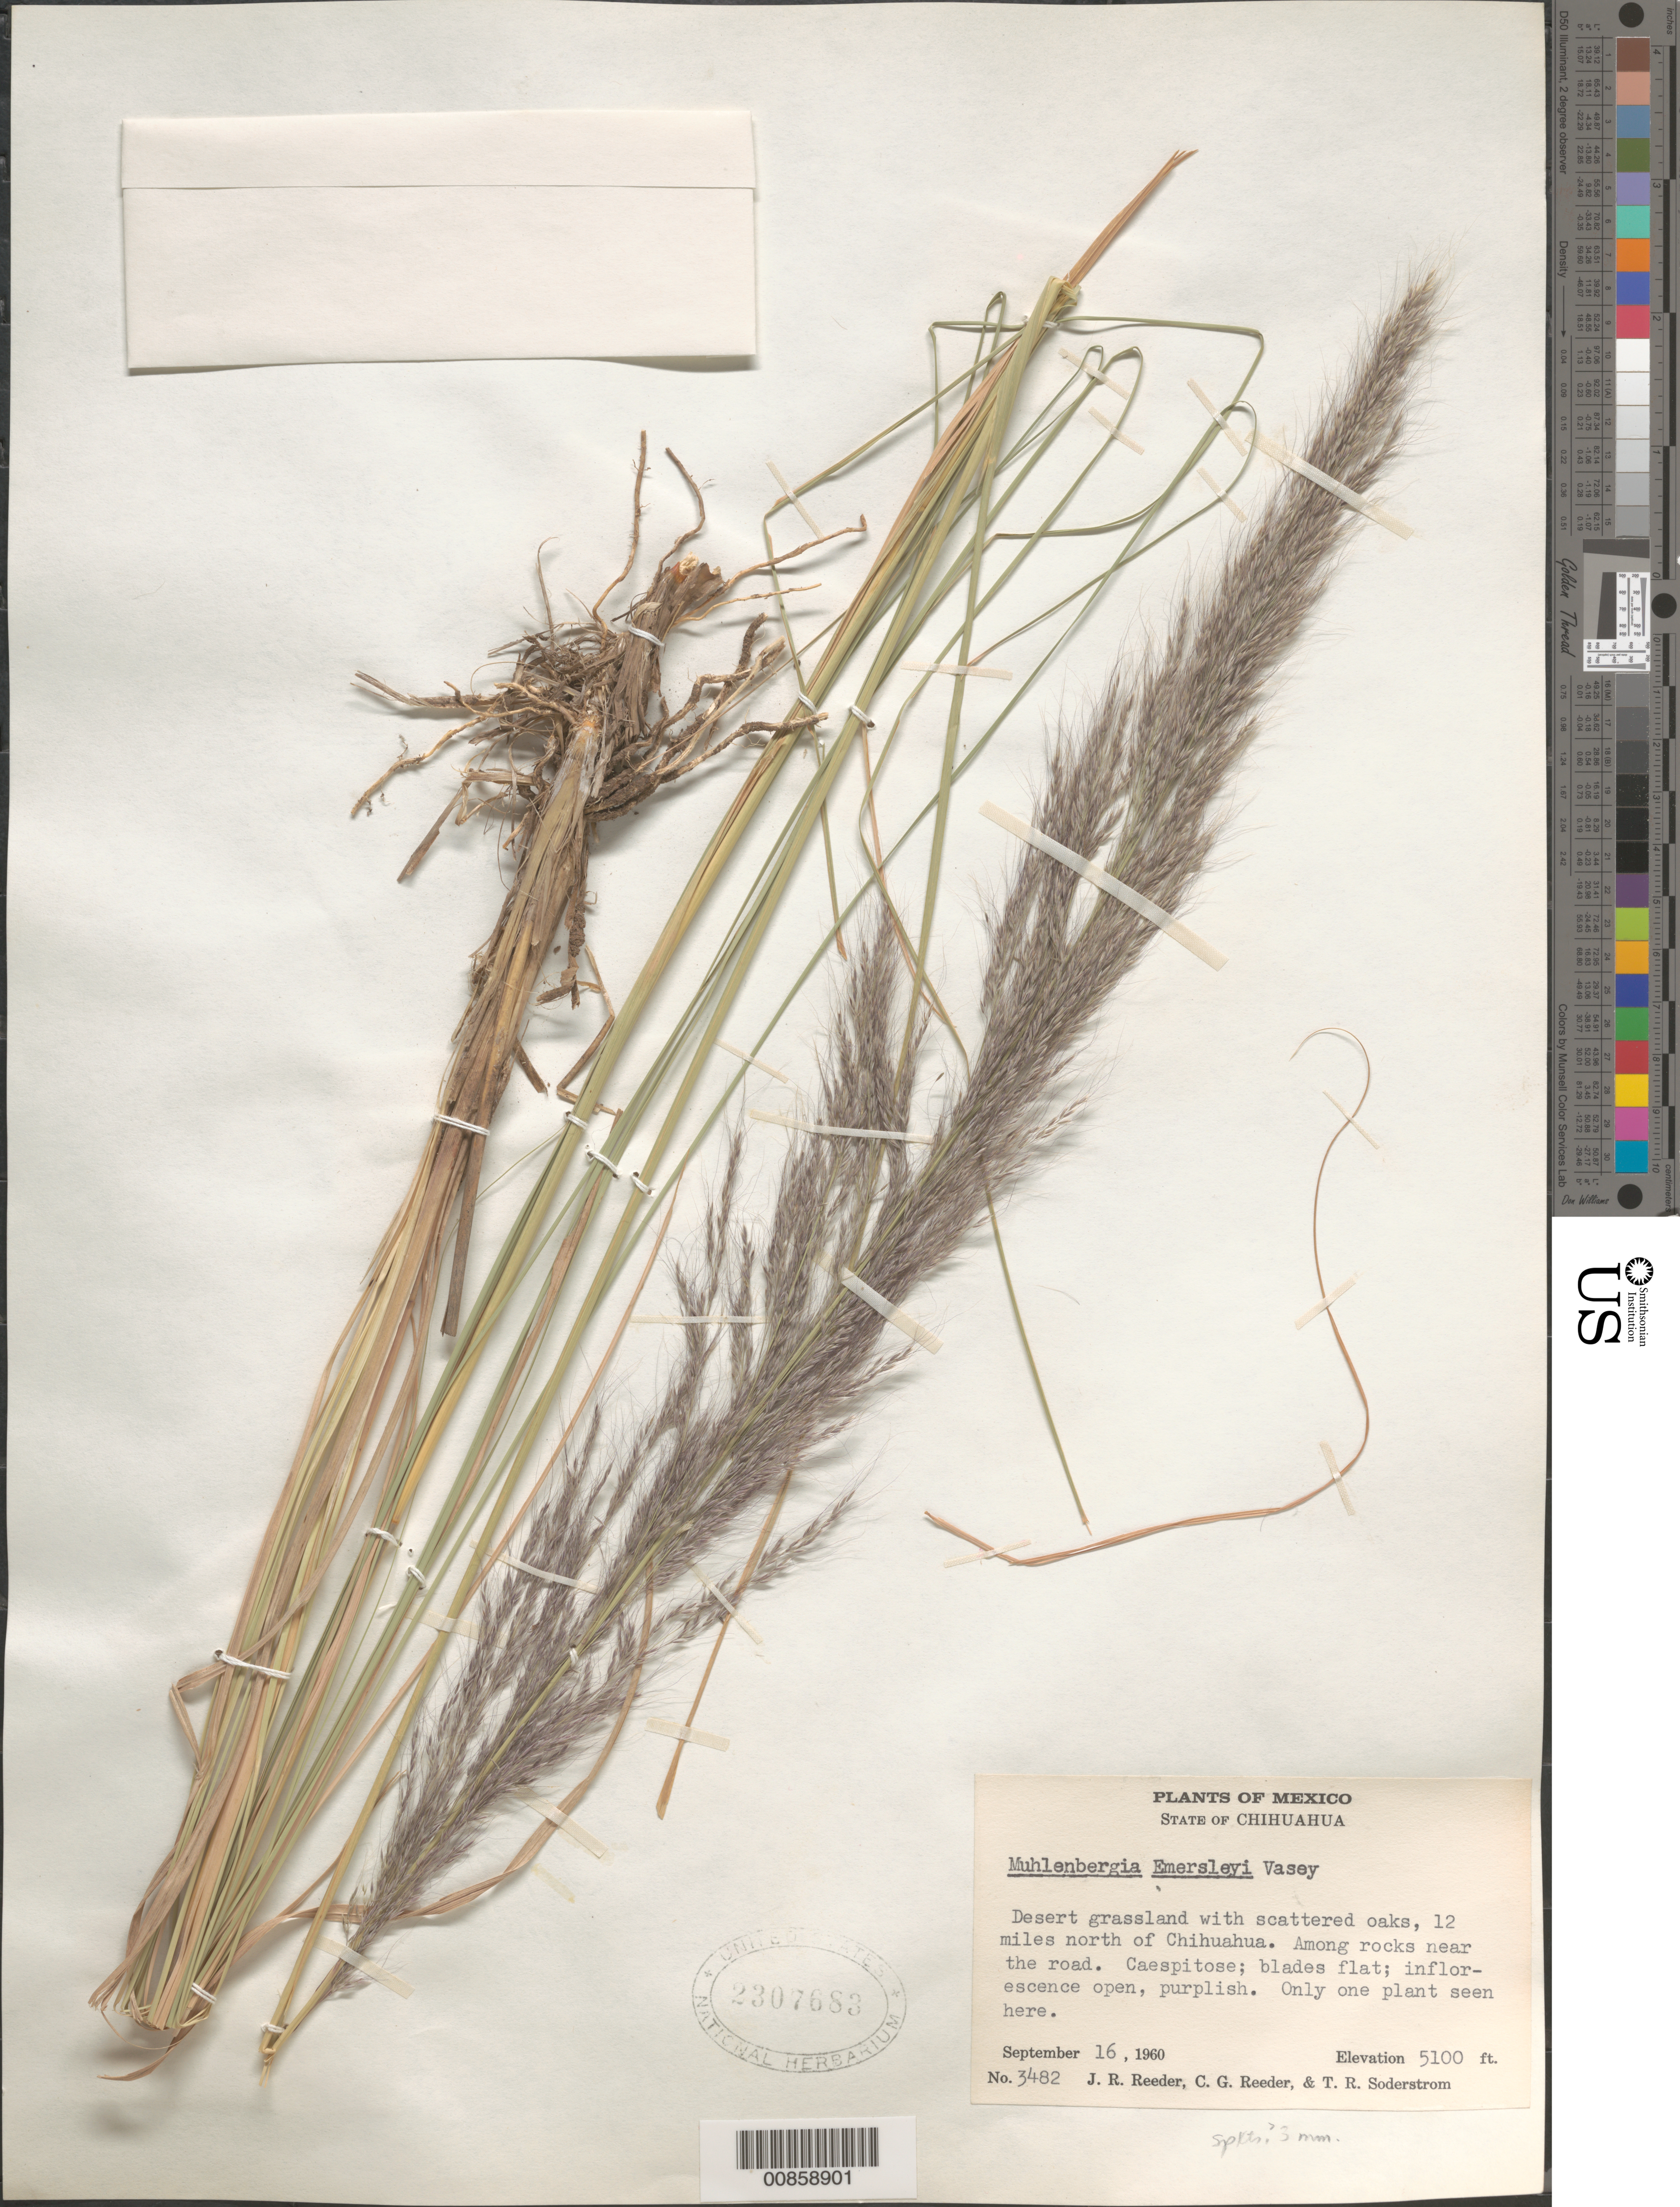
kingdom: Plantae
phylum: Tracheophyta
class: Liliopsida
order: Poales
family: Poaceae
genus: Muhlenbergia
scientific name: Muhlenbergia emersleyi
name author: Vasey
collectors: J. R. Reeder, C. G. Reeder & T. R. Soderstrom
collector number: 3482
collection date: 1960-09-16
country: Mexico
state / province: Chihuahua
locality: Desert grassland with scattered oaks, 12 miles north of Chihuahua.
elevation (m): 1554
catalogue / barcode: US 2307683